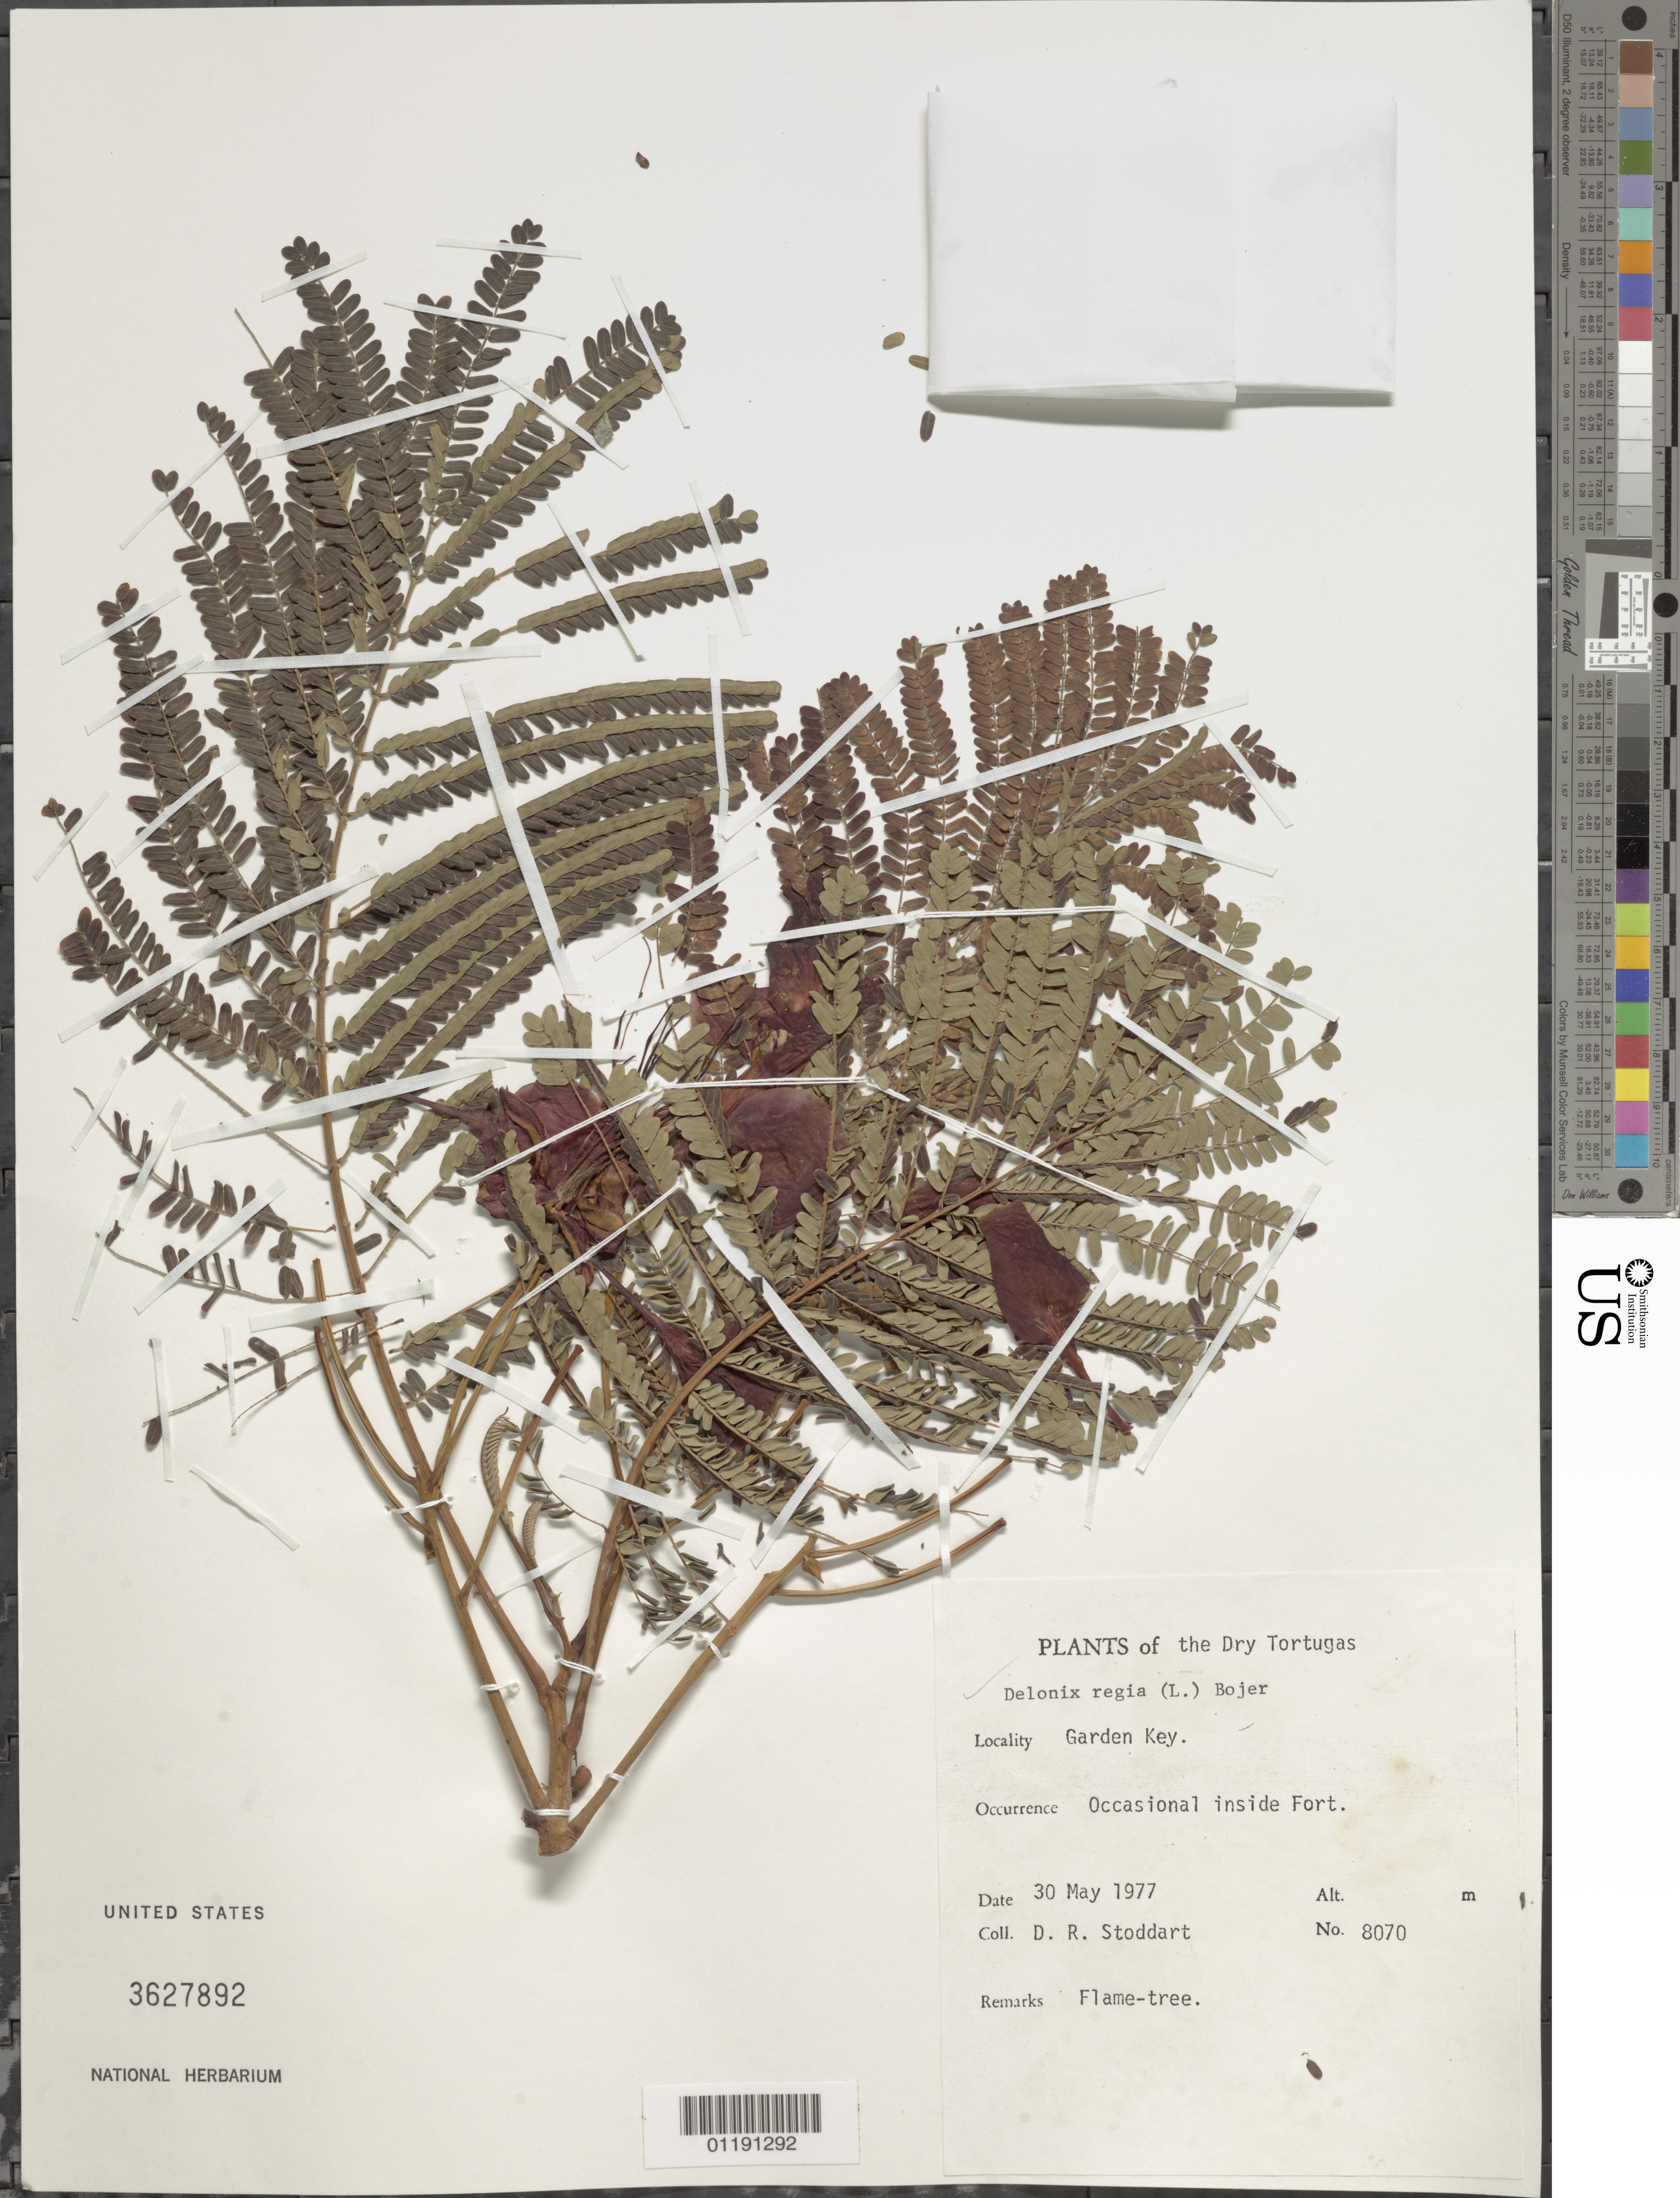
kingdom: Plantae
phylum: Tracheophyta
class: Magnoliopsida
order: Fabales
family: Fabaceae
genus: Delonix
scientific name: Delonix regia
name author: (Bojer ex Hook.) Raf.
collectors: D. R. Stoddart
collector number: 8070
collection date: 1977-05-30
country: United States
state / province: Florida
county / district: Monroe County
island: Garden Key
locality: Occasional inside Fort.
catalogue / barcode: US 3627892